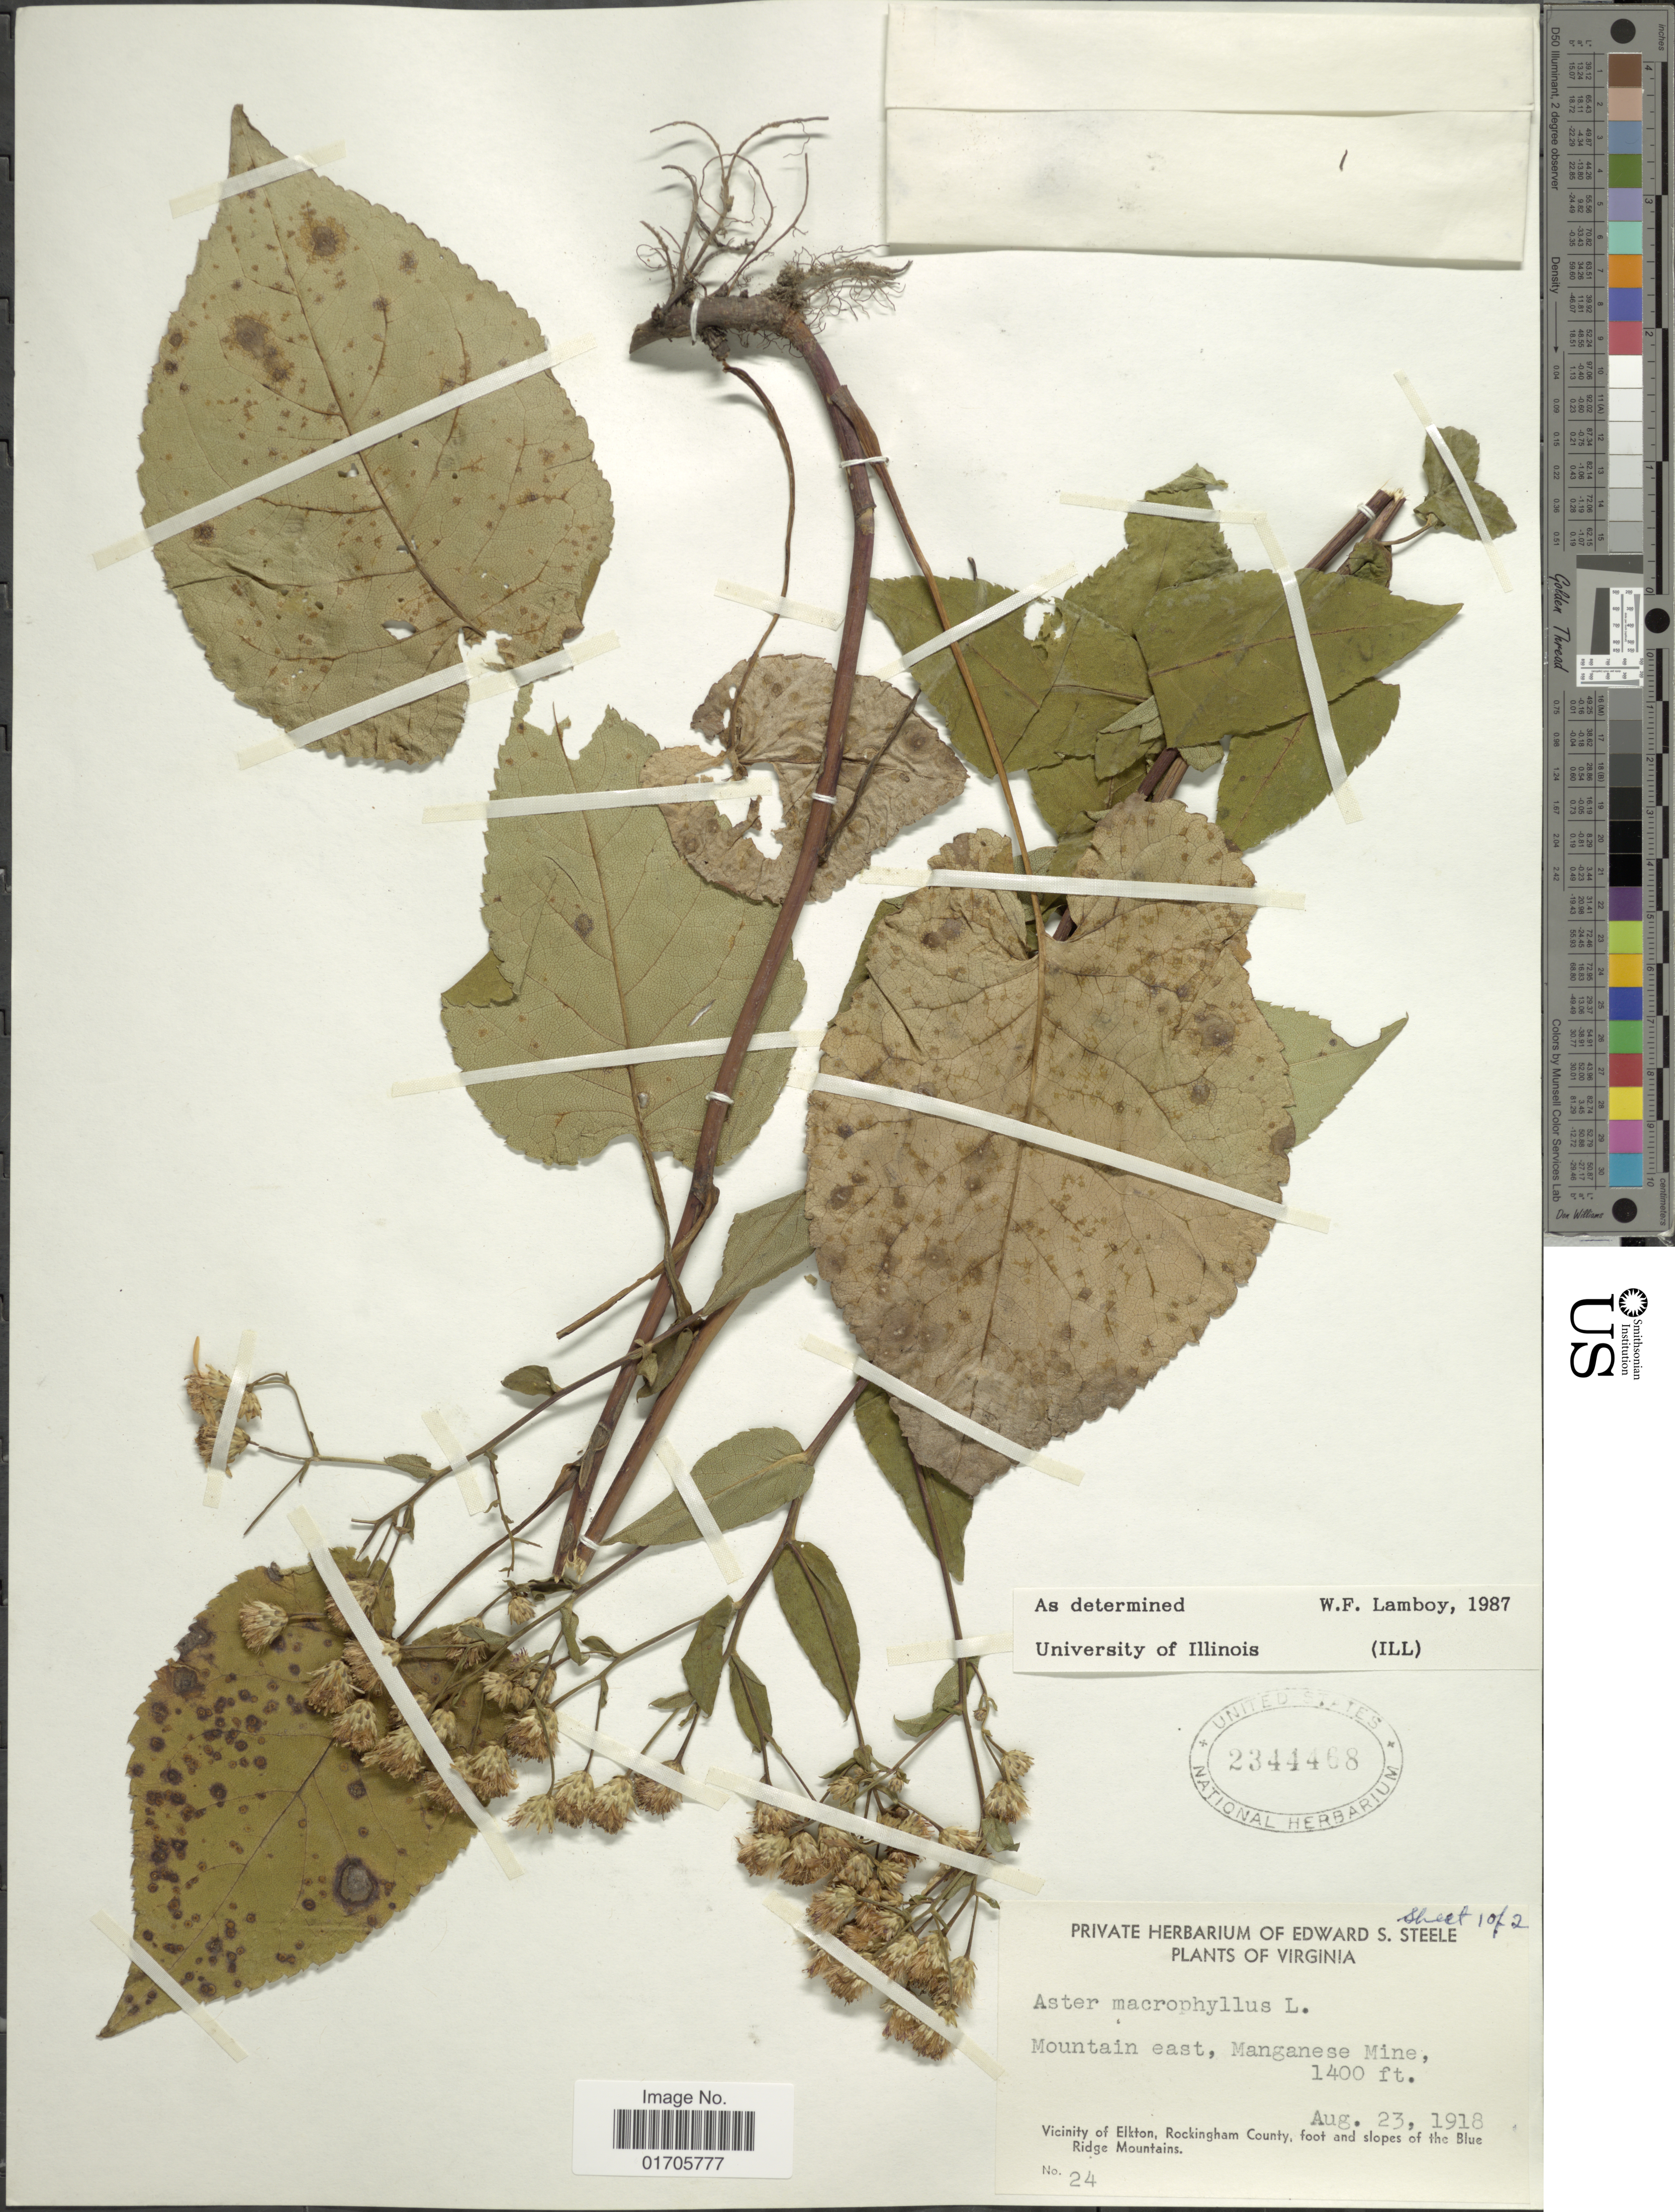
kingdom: Plantae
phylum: Tracheophyta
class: Magnoliopsida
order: Asterales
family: Asteraceae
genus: Eurybia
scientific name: Eurybia macrophylla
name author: (L.) Cass.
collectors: ex herb. Edward S. Steele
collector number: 24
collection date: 1918-08-23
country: United States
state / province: Virginia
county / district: Rockingham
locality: Virginia. Mountain east, Manganese Mine. Vicinityof Elkton, Rockingham County, foot and slopes of the Blue Ridge Mountains.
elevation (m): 427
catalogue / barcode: US 2344468